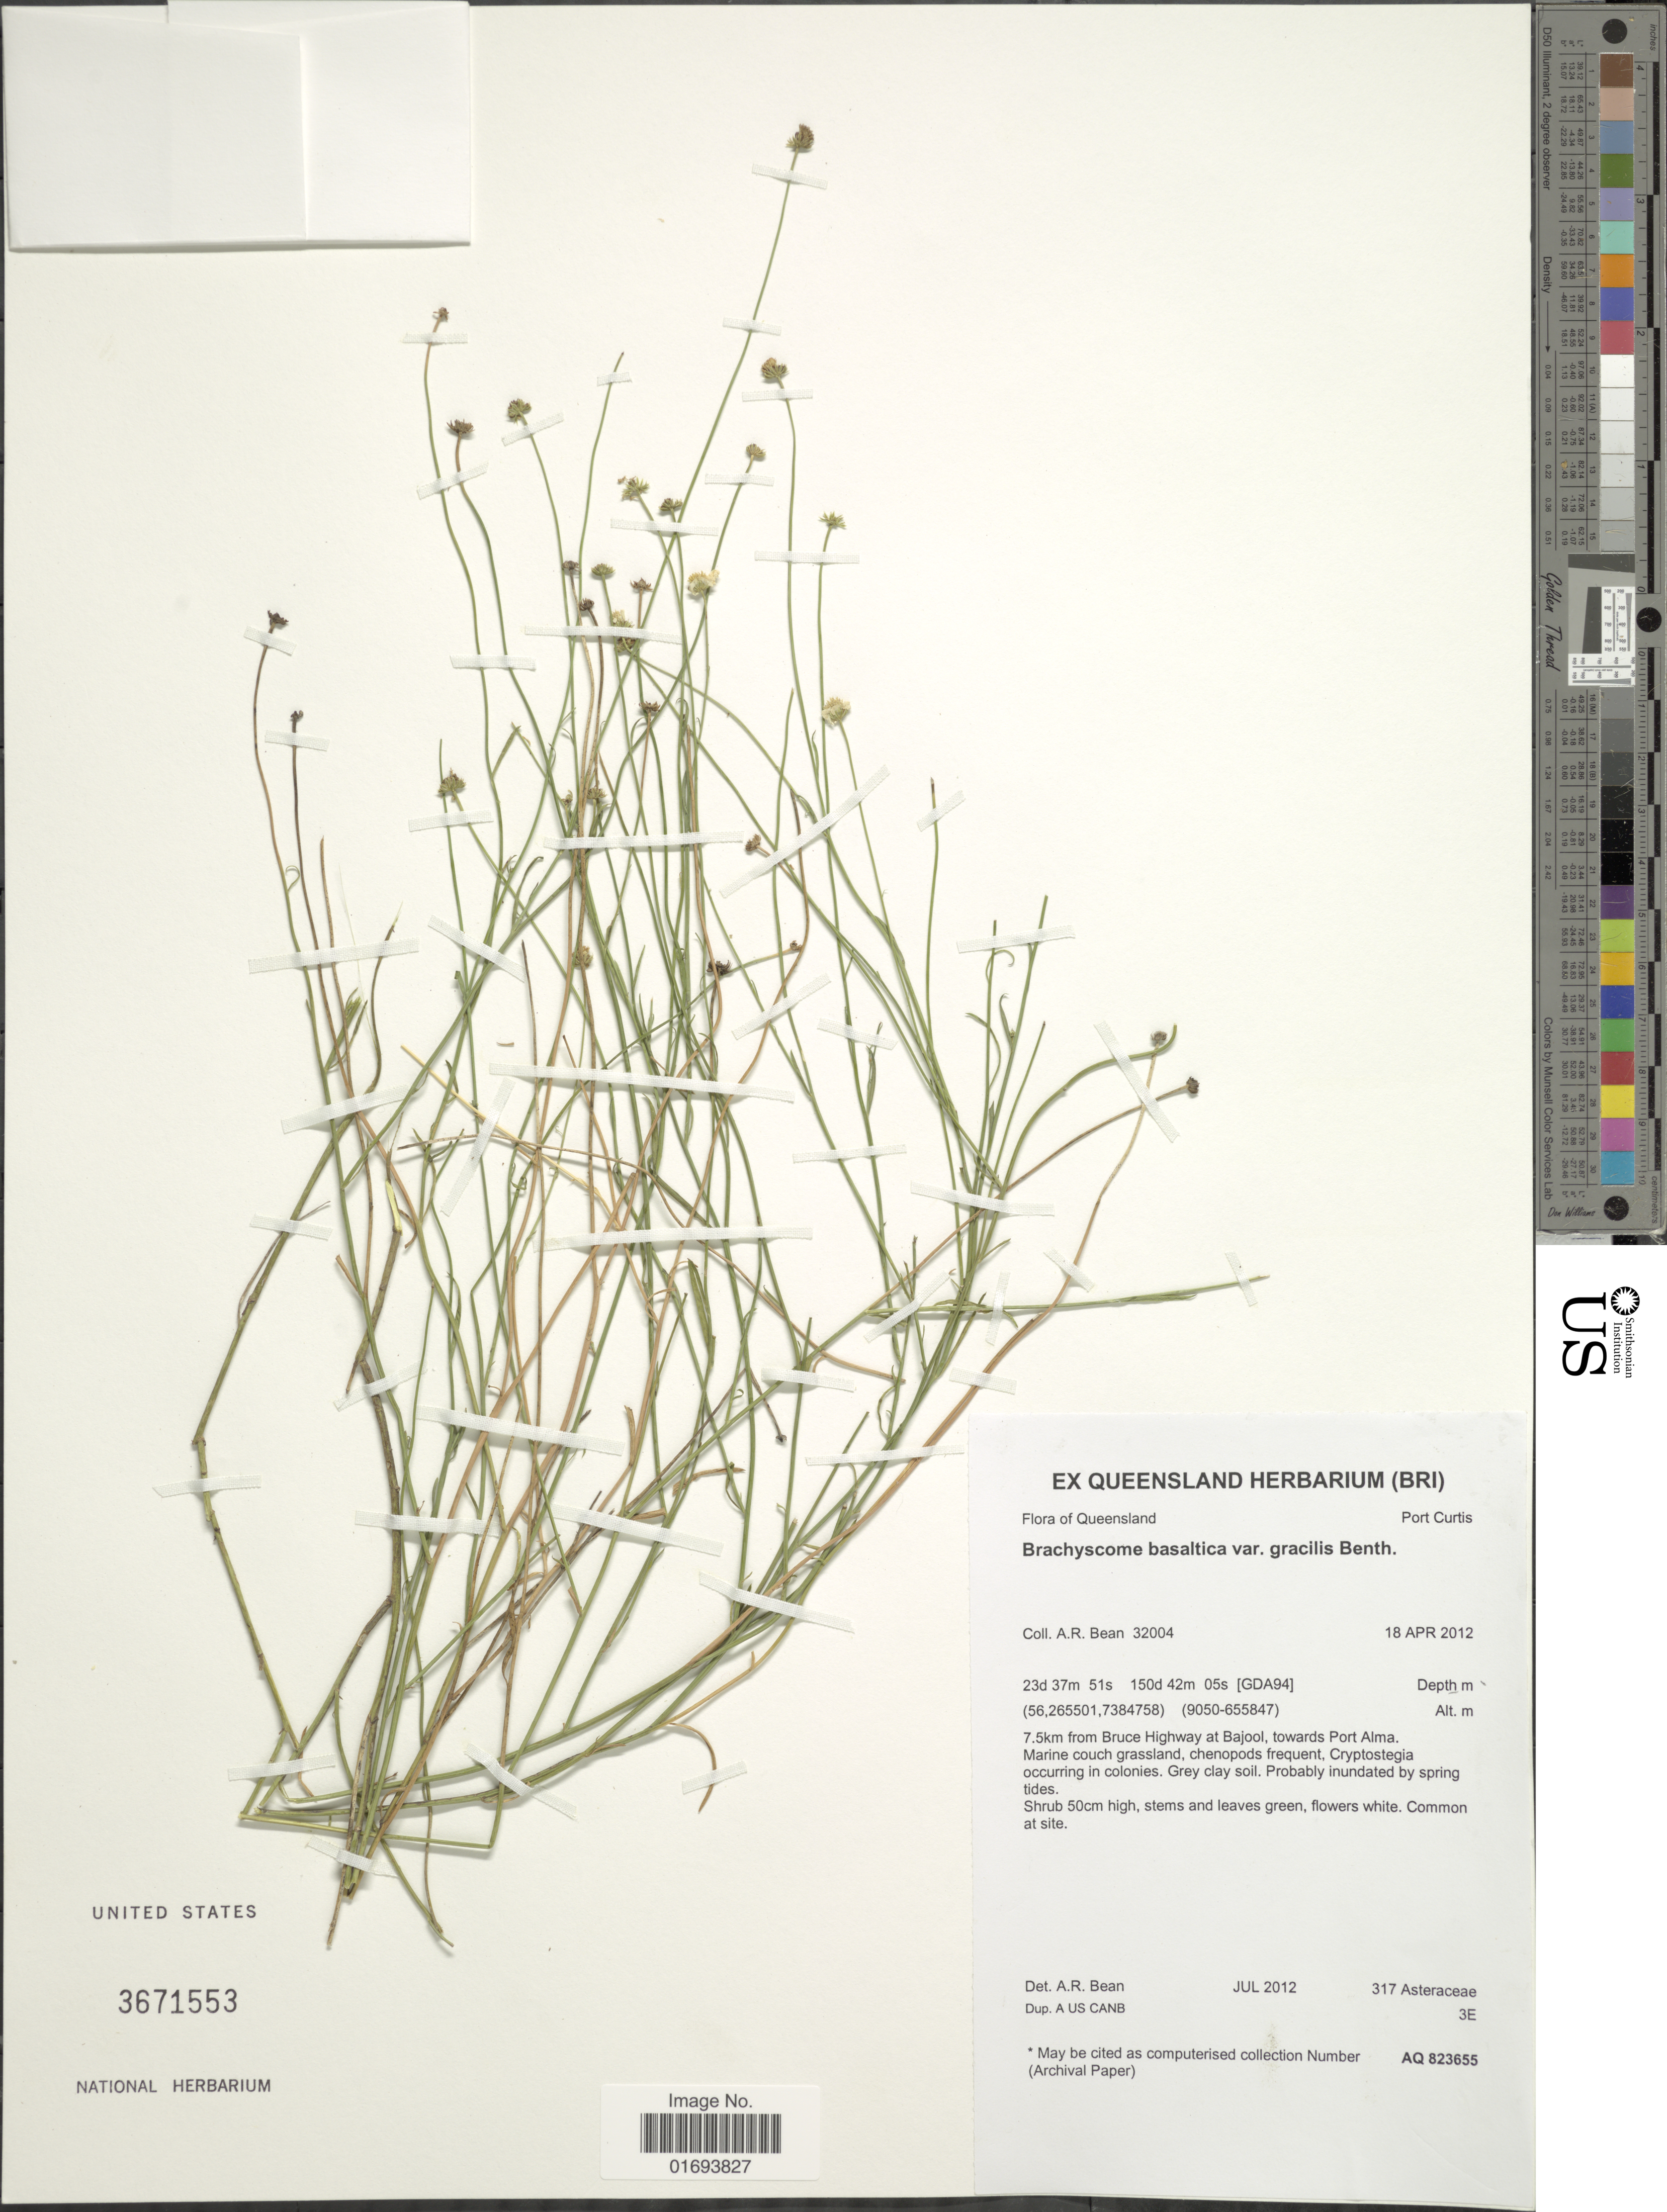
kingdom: Plantae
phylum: Tracheophyta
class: Magnoliopsida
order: Asterales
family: Asteraceae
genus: Brachyscome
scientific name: Brachyscome basaltica var. gracilis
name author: Benth.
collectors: A. R. Bean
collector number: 32004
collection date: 2012-04-18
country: Australia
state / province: Queensland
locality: Queensland, 7.5km from Bruce Highway at Bajool, towards Port Alma. Marine couch grassland, Port Curtis.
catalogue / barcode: US 3671553